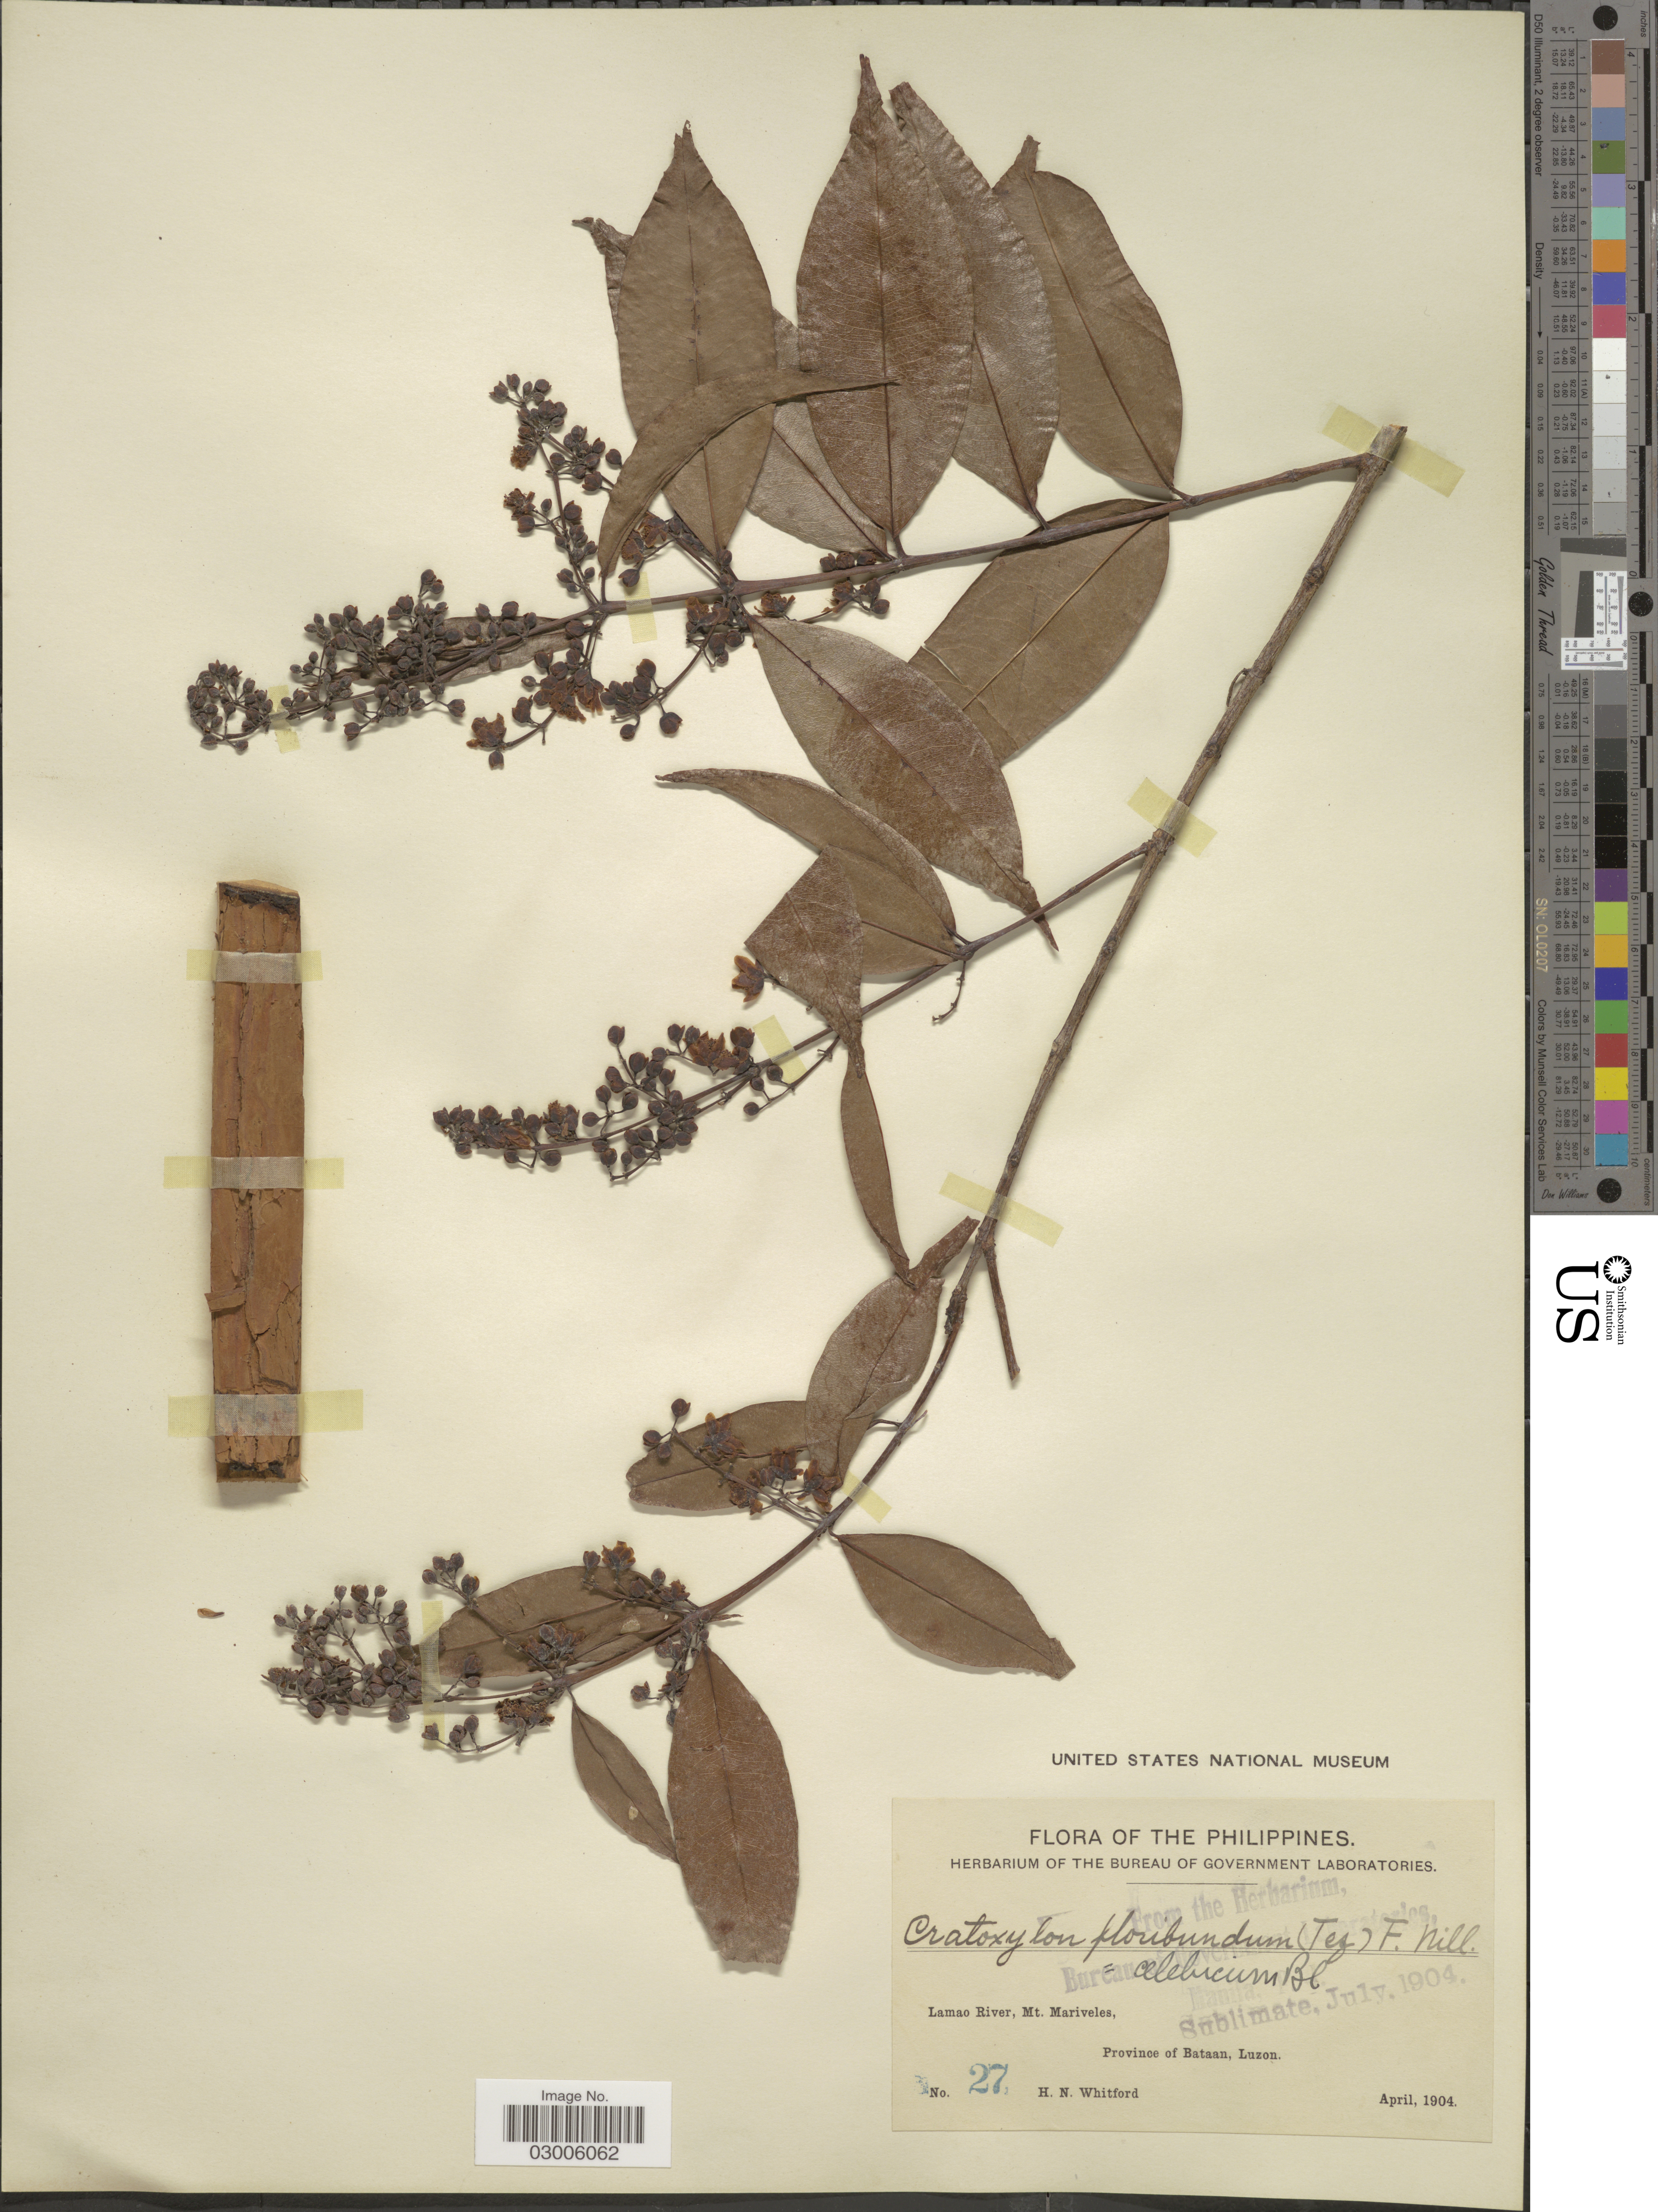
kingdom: Plantae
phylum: Tracheophyta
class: Magnoliopsida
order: Malpighiales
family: Hypericaceae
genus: Cratoxylum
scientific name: Cratoxylum celebicum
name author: Blume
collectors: H. N. Whitford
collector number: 27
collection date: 1904-04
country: Philippines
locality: Lamao River, Mt. Mariveles. Province of Bataan, Luzon.